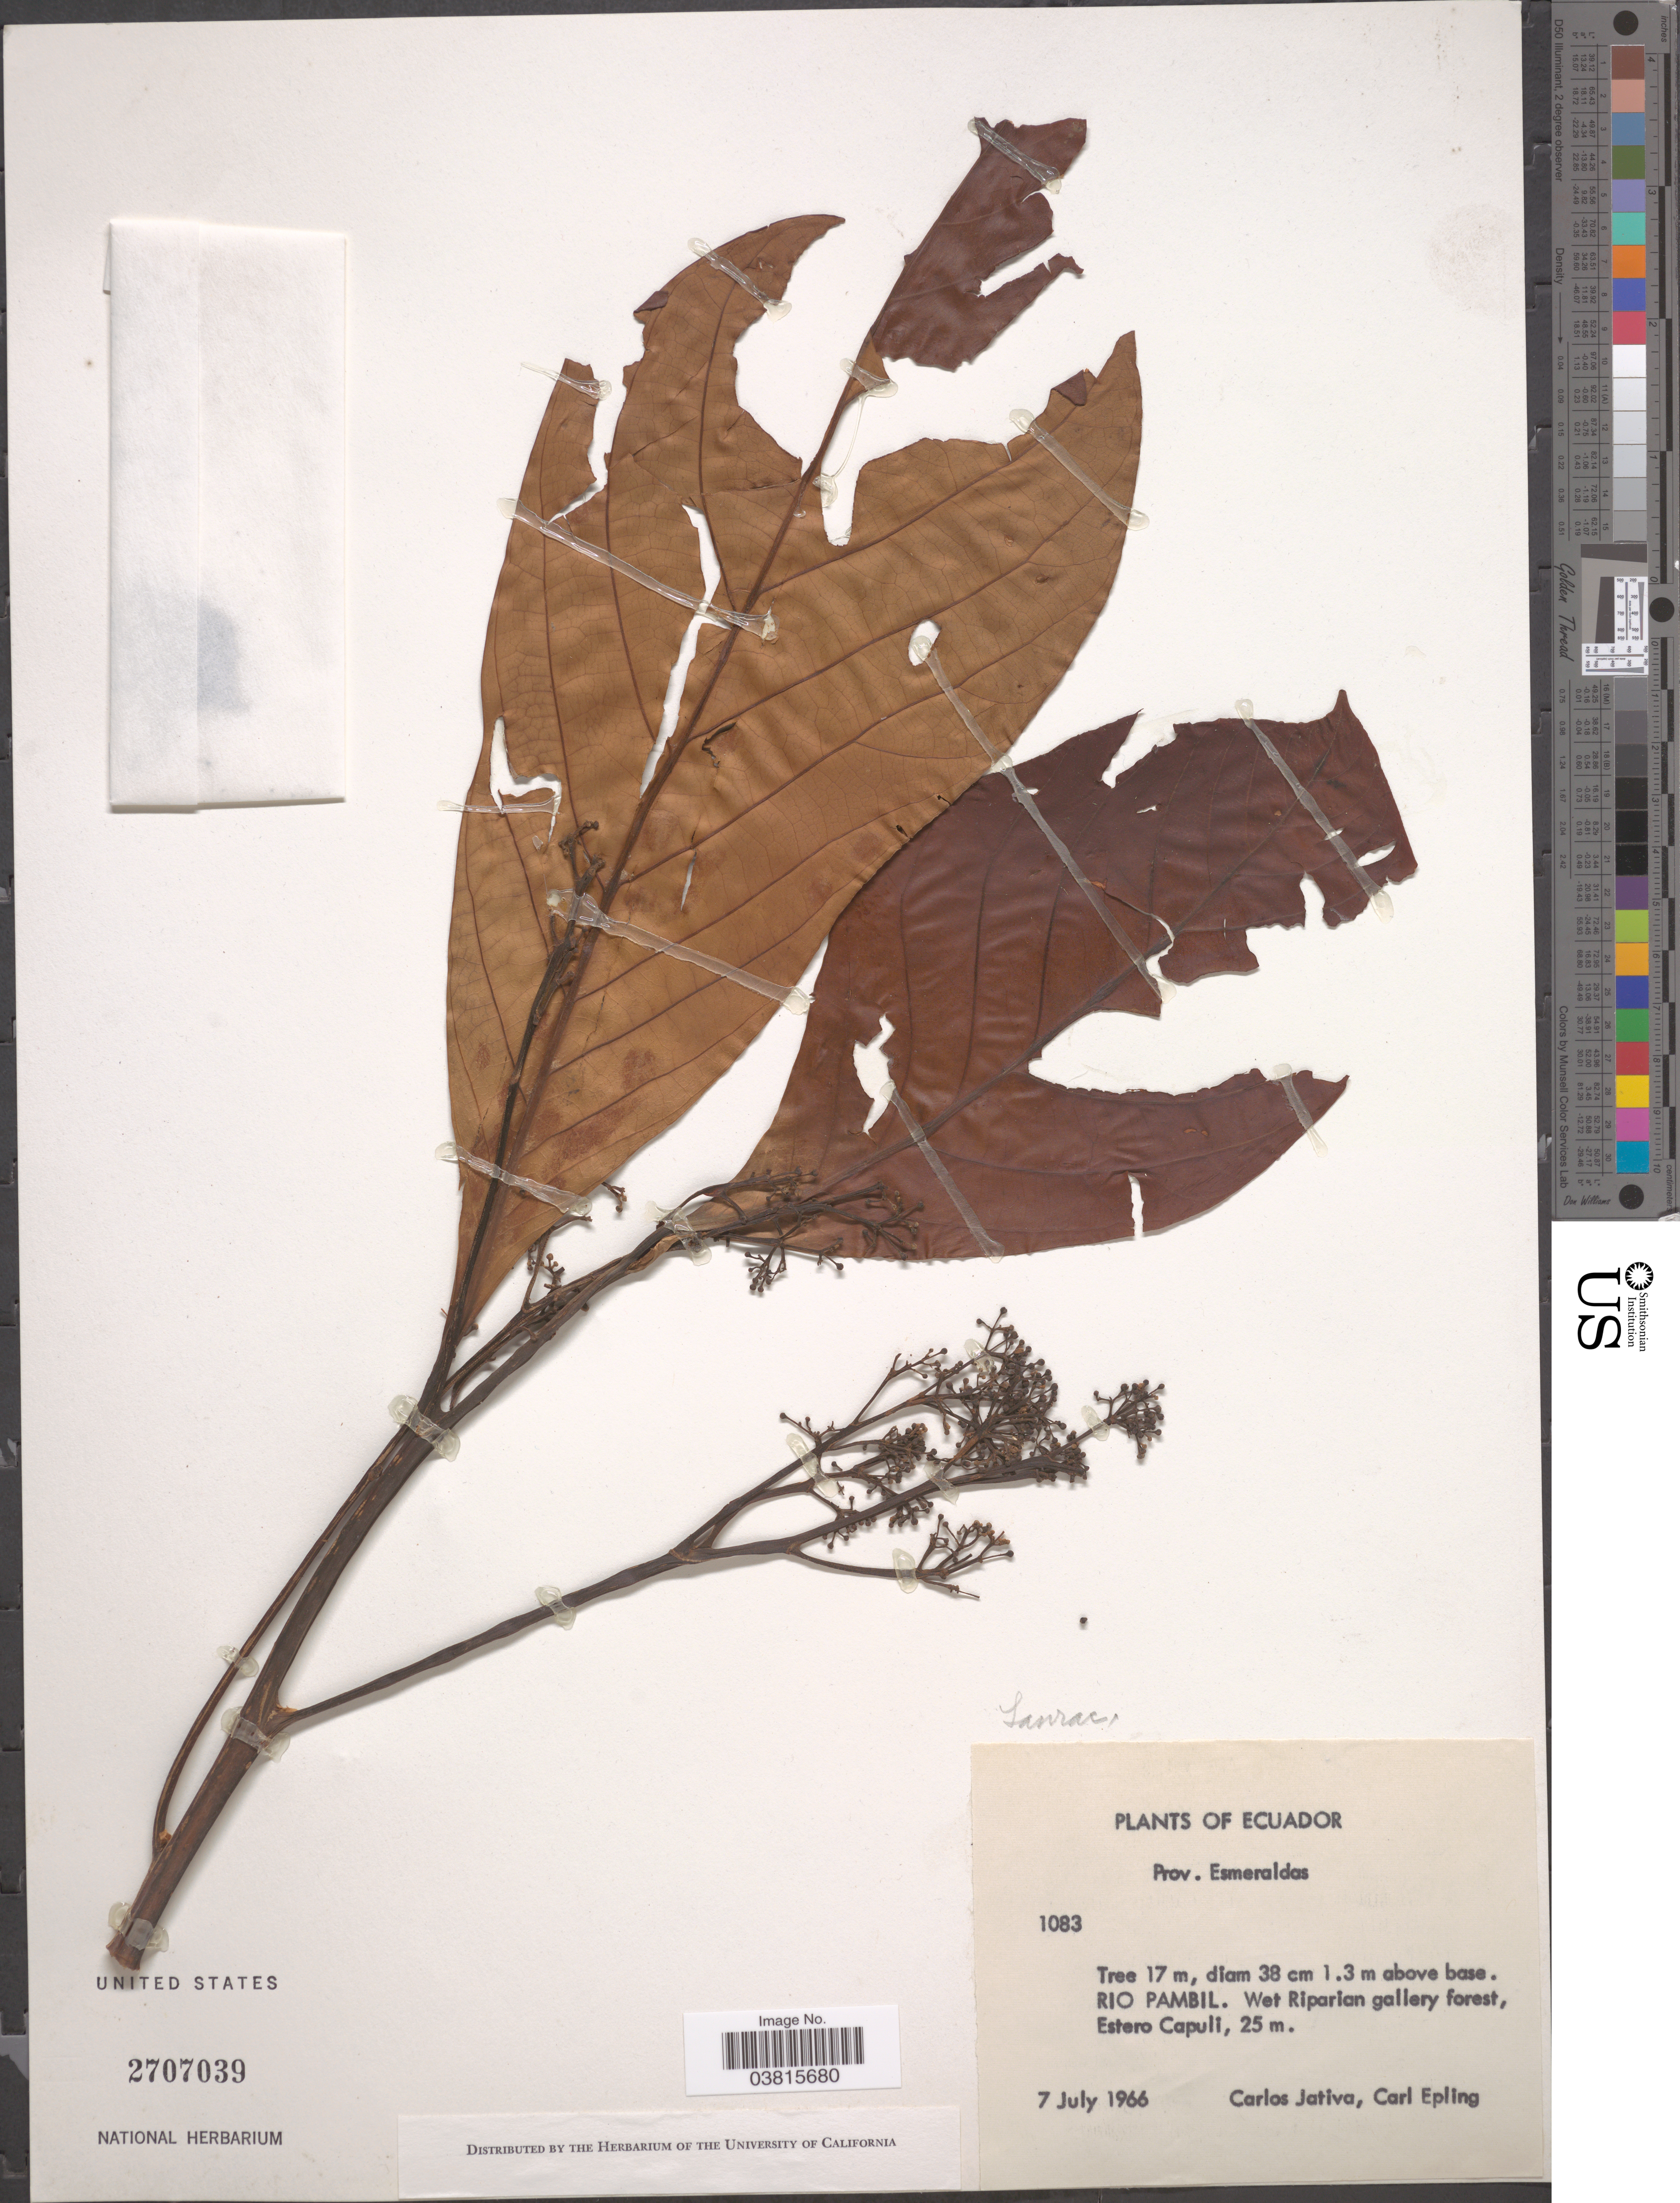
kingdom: Plantae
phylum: Tracheophyta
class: Magnoliopsida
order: Laurales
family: Lauraceae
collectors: C. D. Játiva & C. C. Epling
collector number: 1083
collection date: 1966-07-07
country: Ecuador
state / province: Esmeraldas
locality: Rio Pambil. Wet Riparian gallery forest, Estero Capuli.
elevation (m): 25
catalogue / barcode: US 2707039